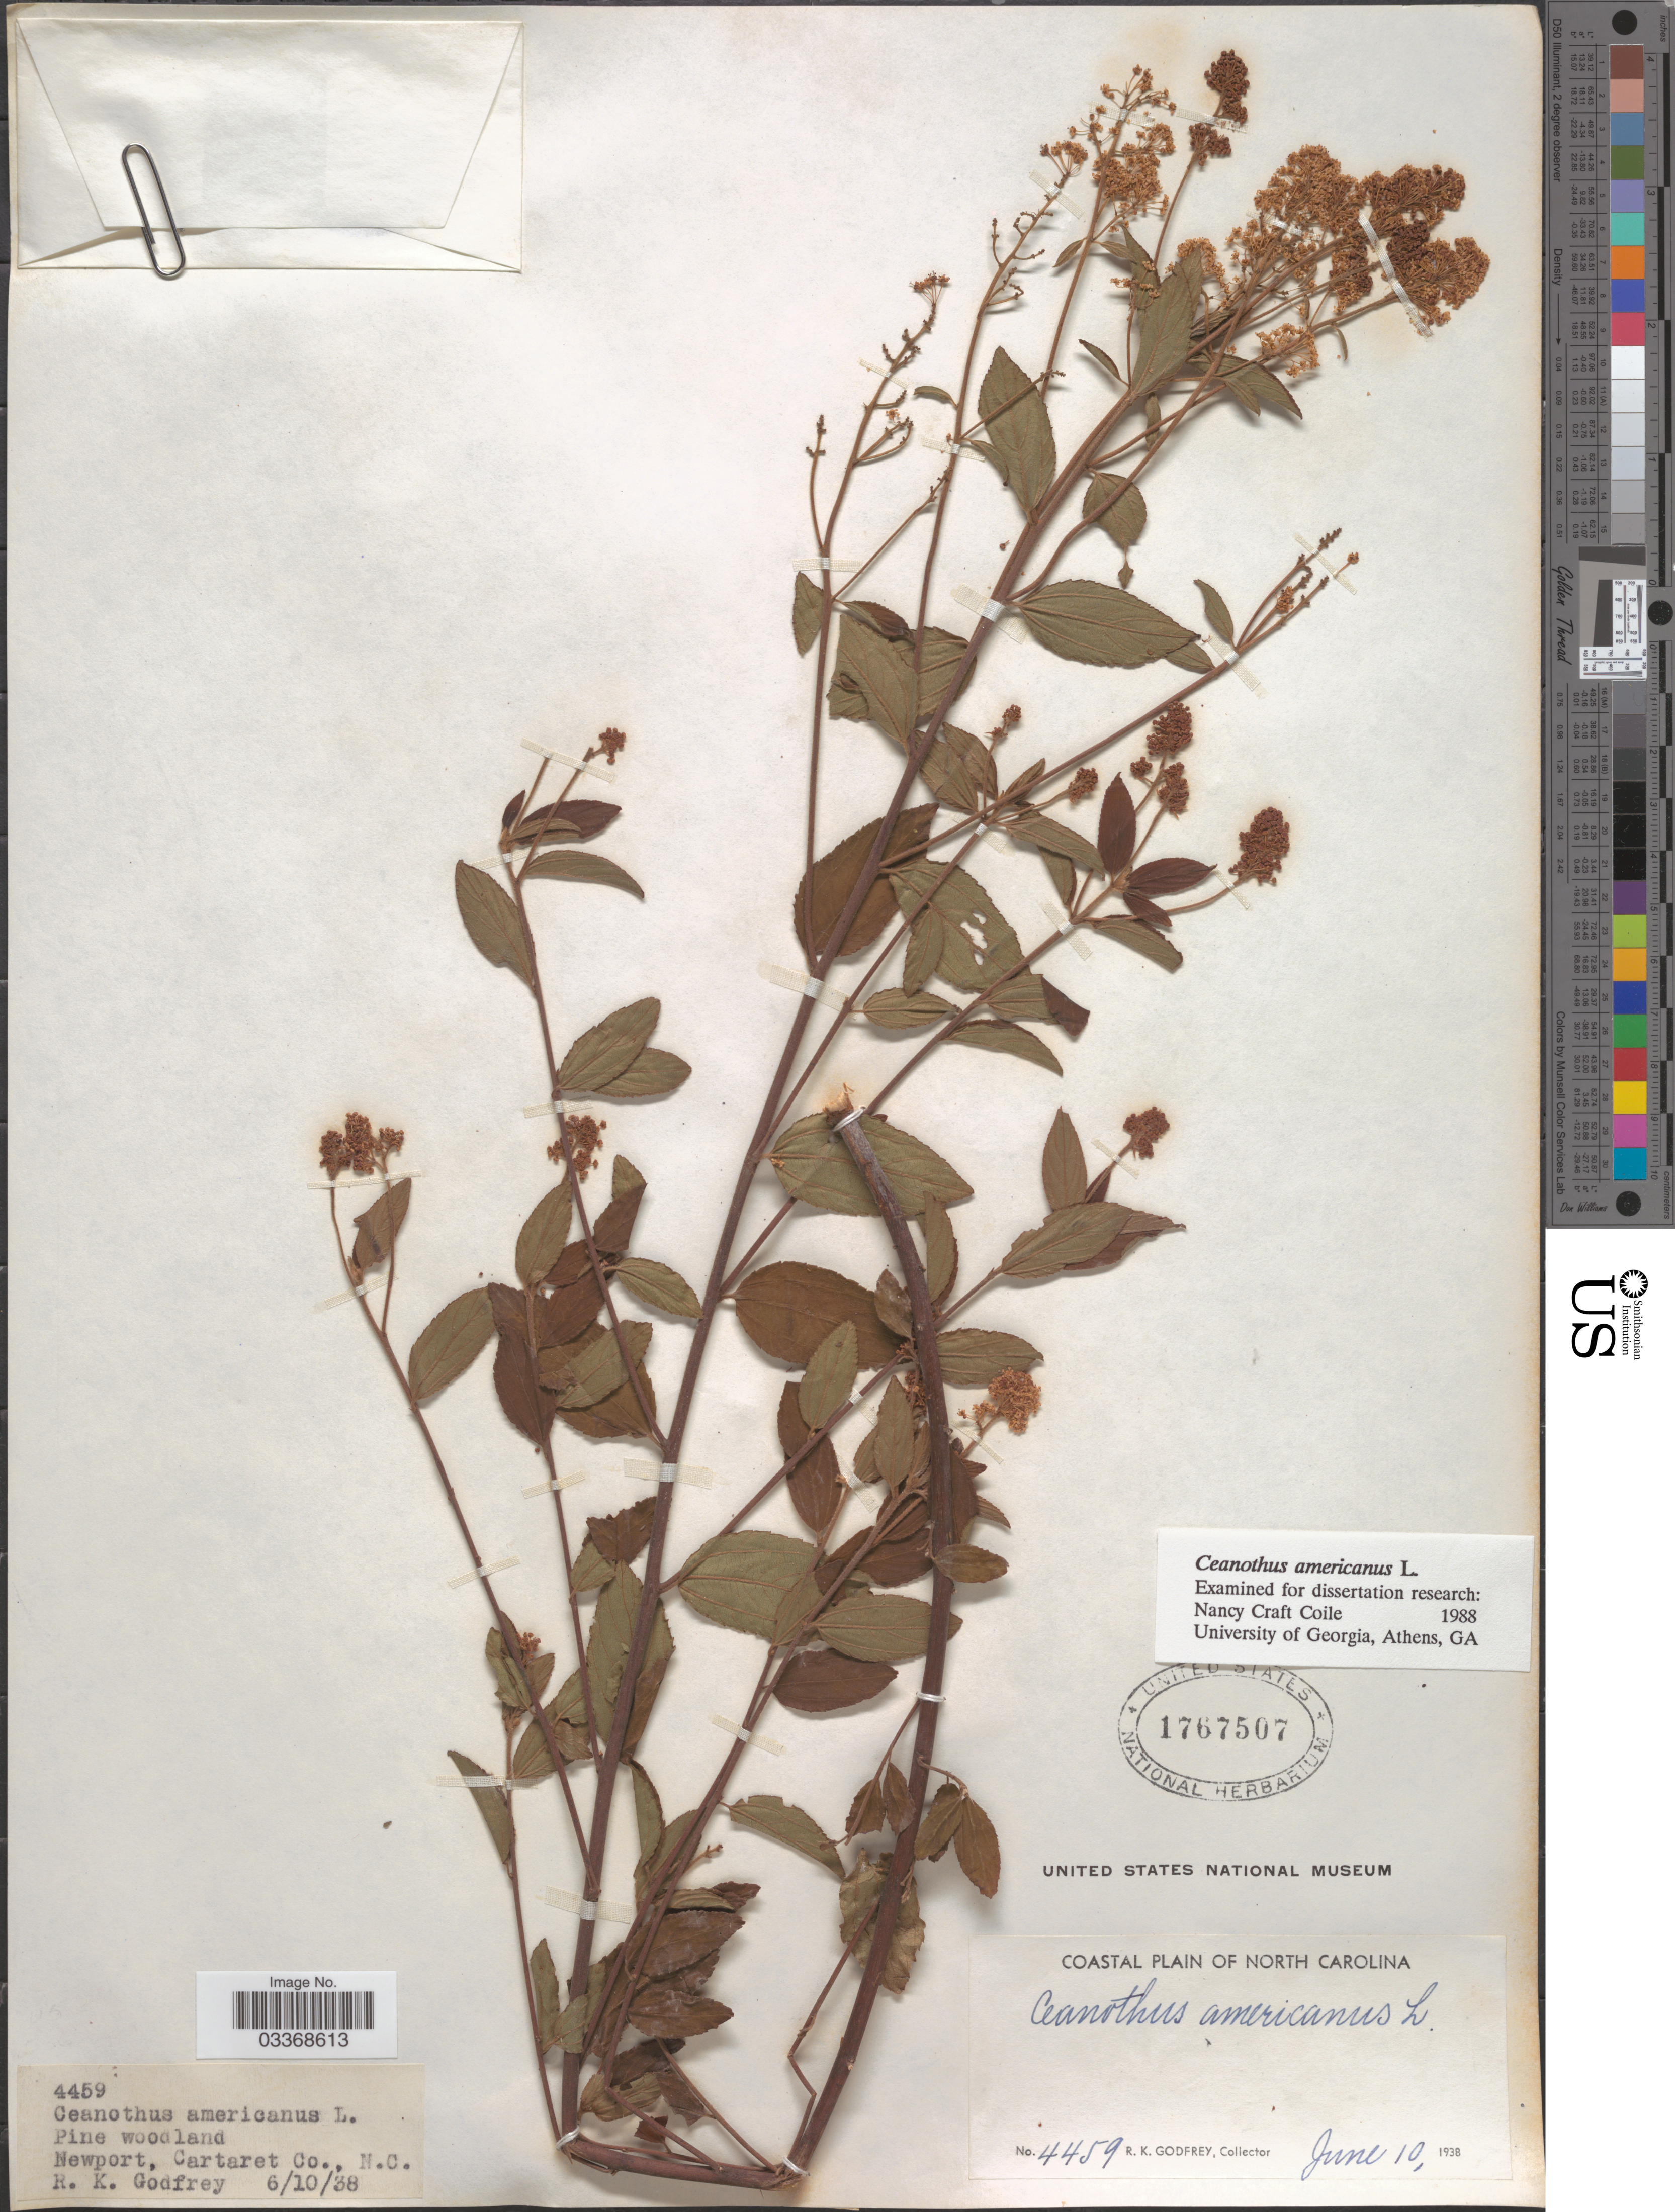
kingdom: Plantae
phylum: Tracheophyta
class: Magnoliopsida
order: Rosales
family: Rhamnaceae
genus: Ceanothus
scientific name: Ceanothus americanus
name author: L.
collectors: R. K. Godfrey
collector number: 4459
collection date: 1938-06-10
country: United States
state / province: North Carolina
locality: Coastal Plain of North Carolina. Newport, Cartaret Co.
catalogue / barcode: US 1767507